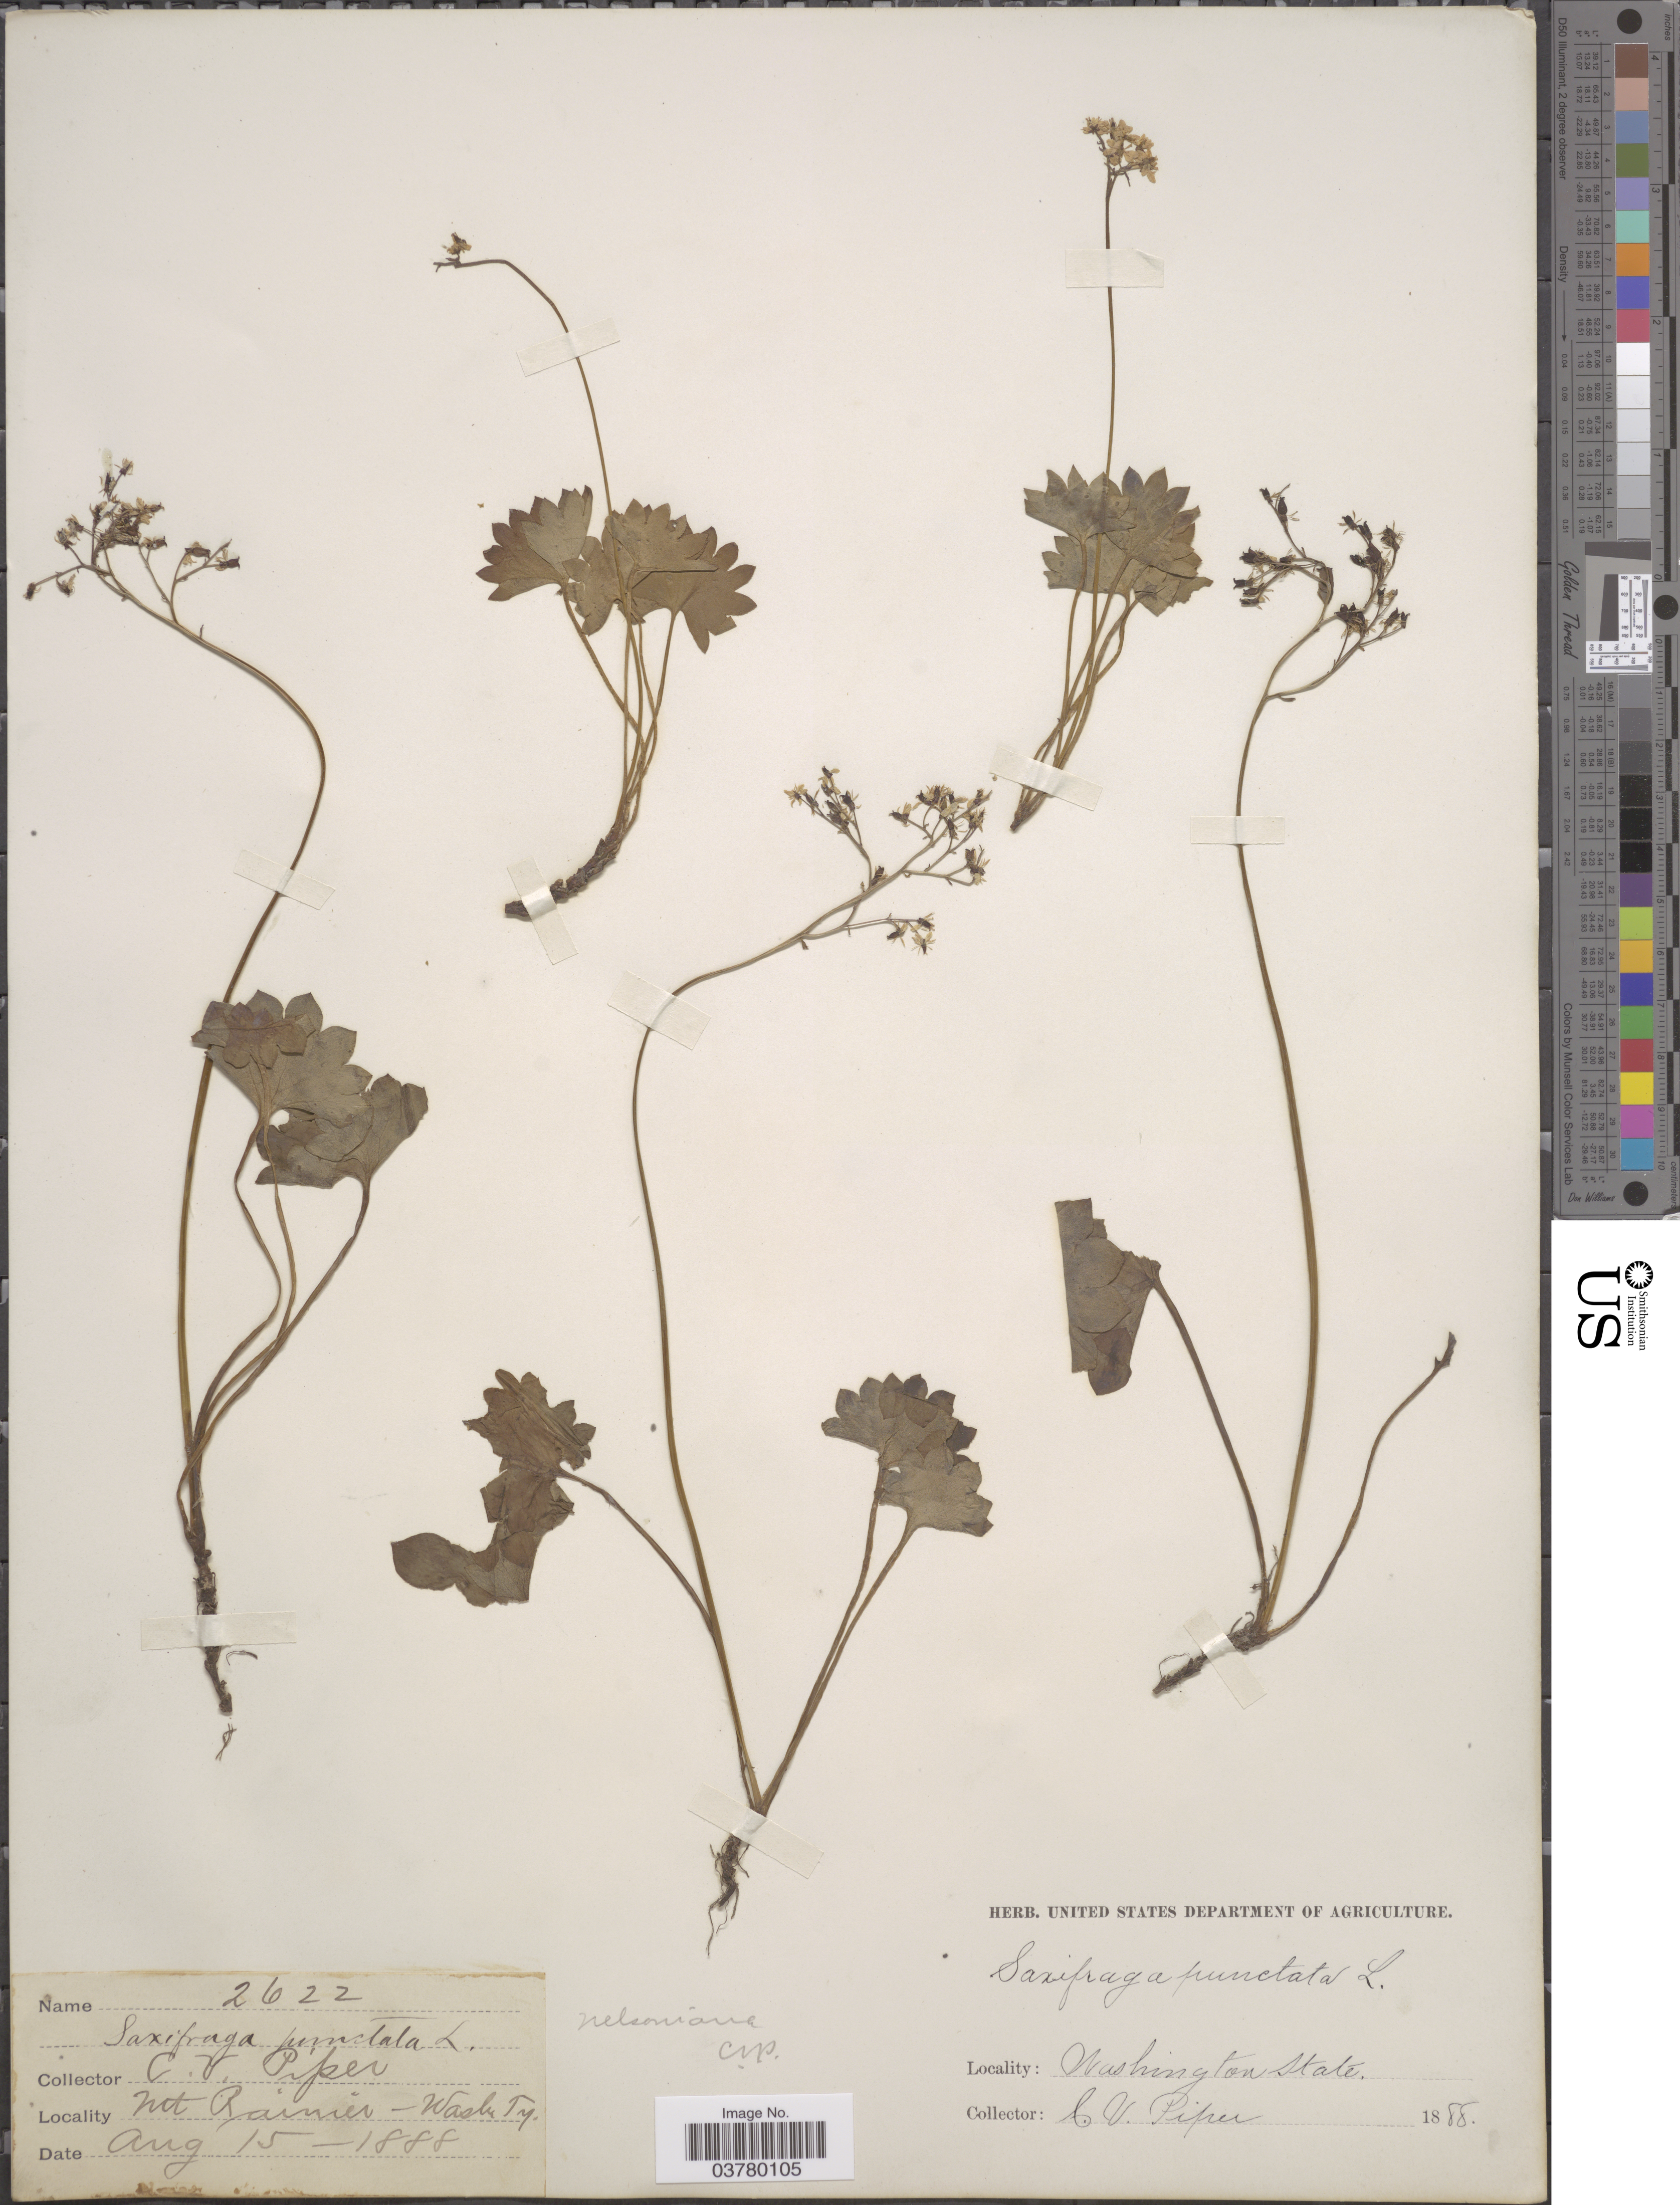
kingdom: Plantae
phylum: Tracheophyta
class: Magnoliopsida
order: Saxifragales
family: Saxifragaceae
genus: Micranthes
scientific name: Micranthes nelsoniana var. cascadensis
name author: (Calder & Savile) Gornall & H. Ohba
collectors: C. V. Piper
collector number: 2622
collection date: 1888-08-15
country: United States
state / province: Washington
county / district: Pierce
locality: Mt Rainier - Wash Ty.